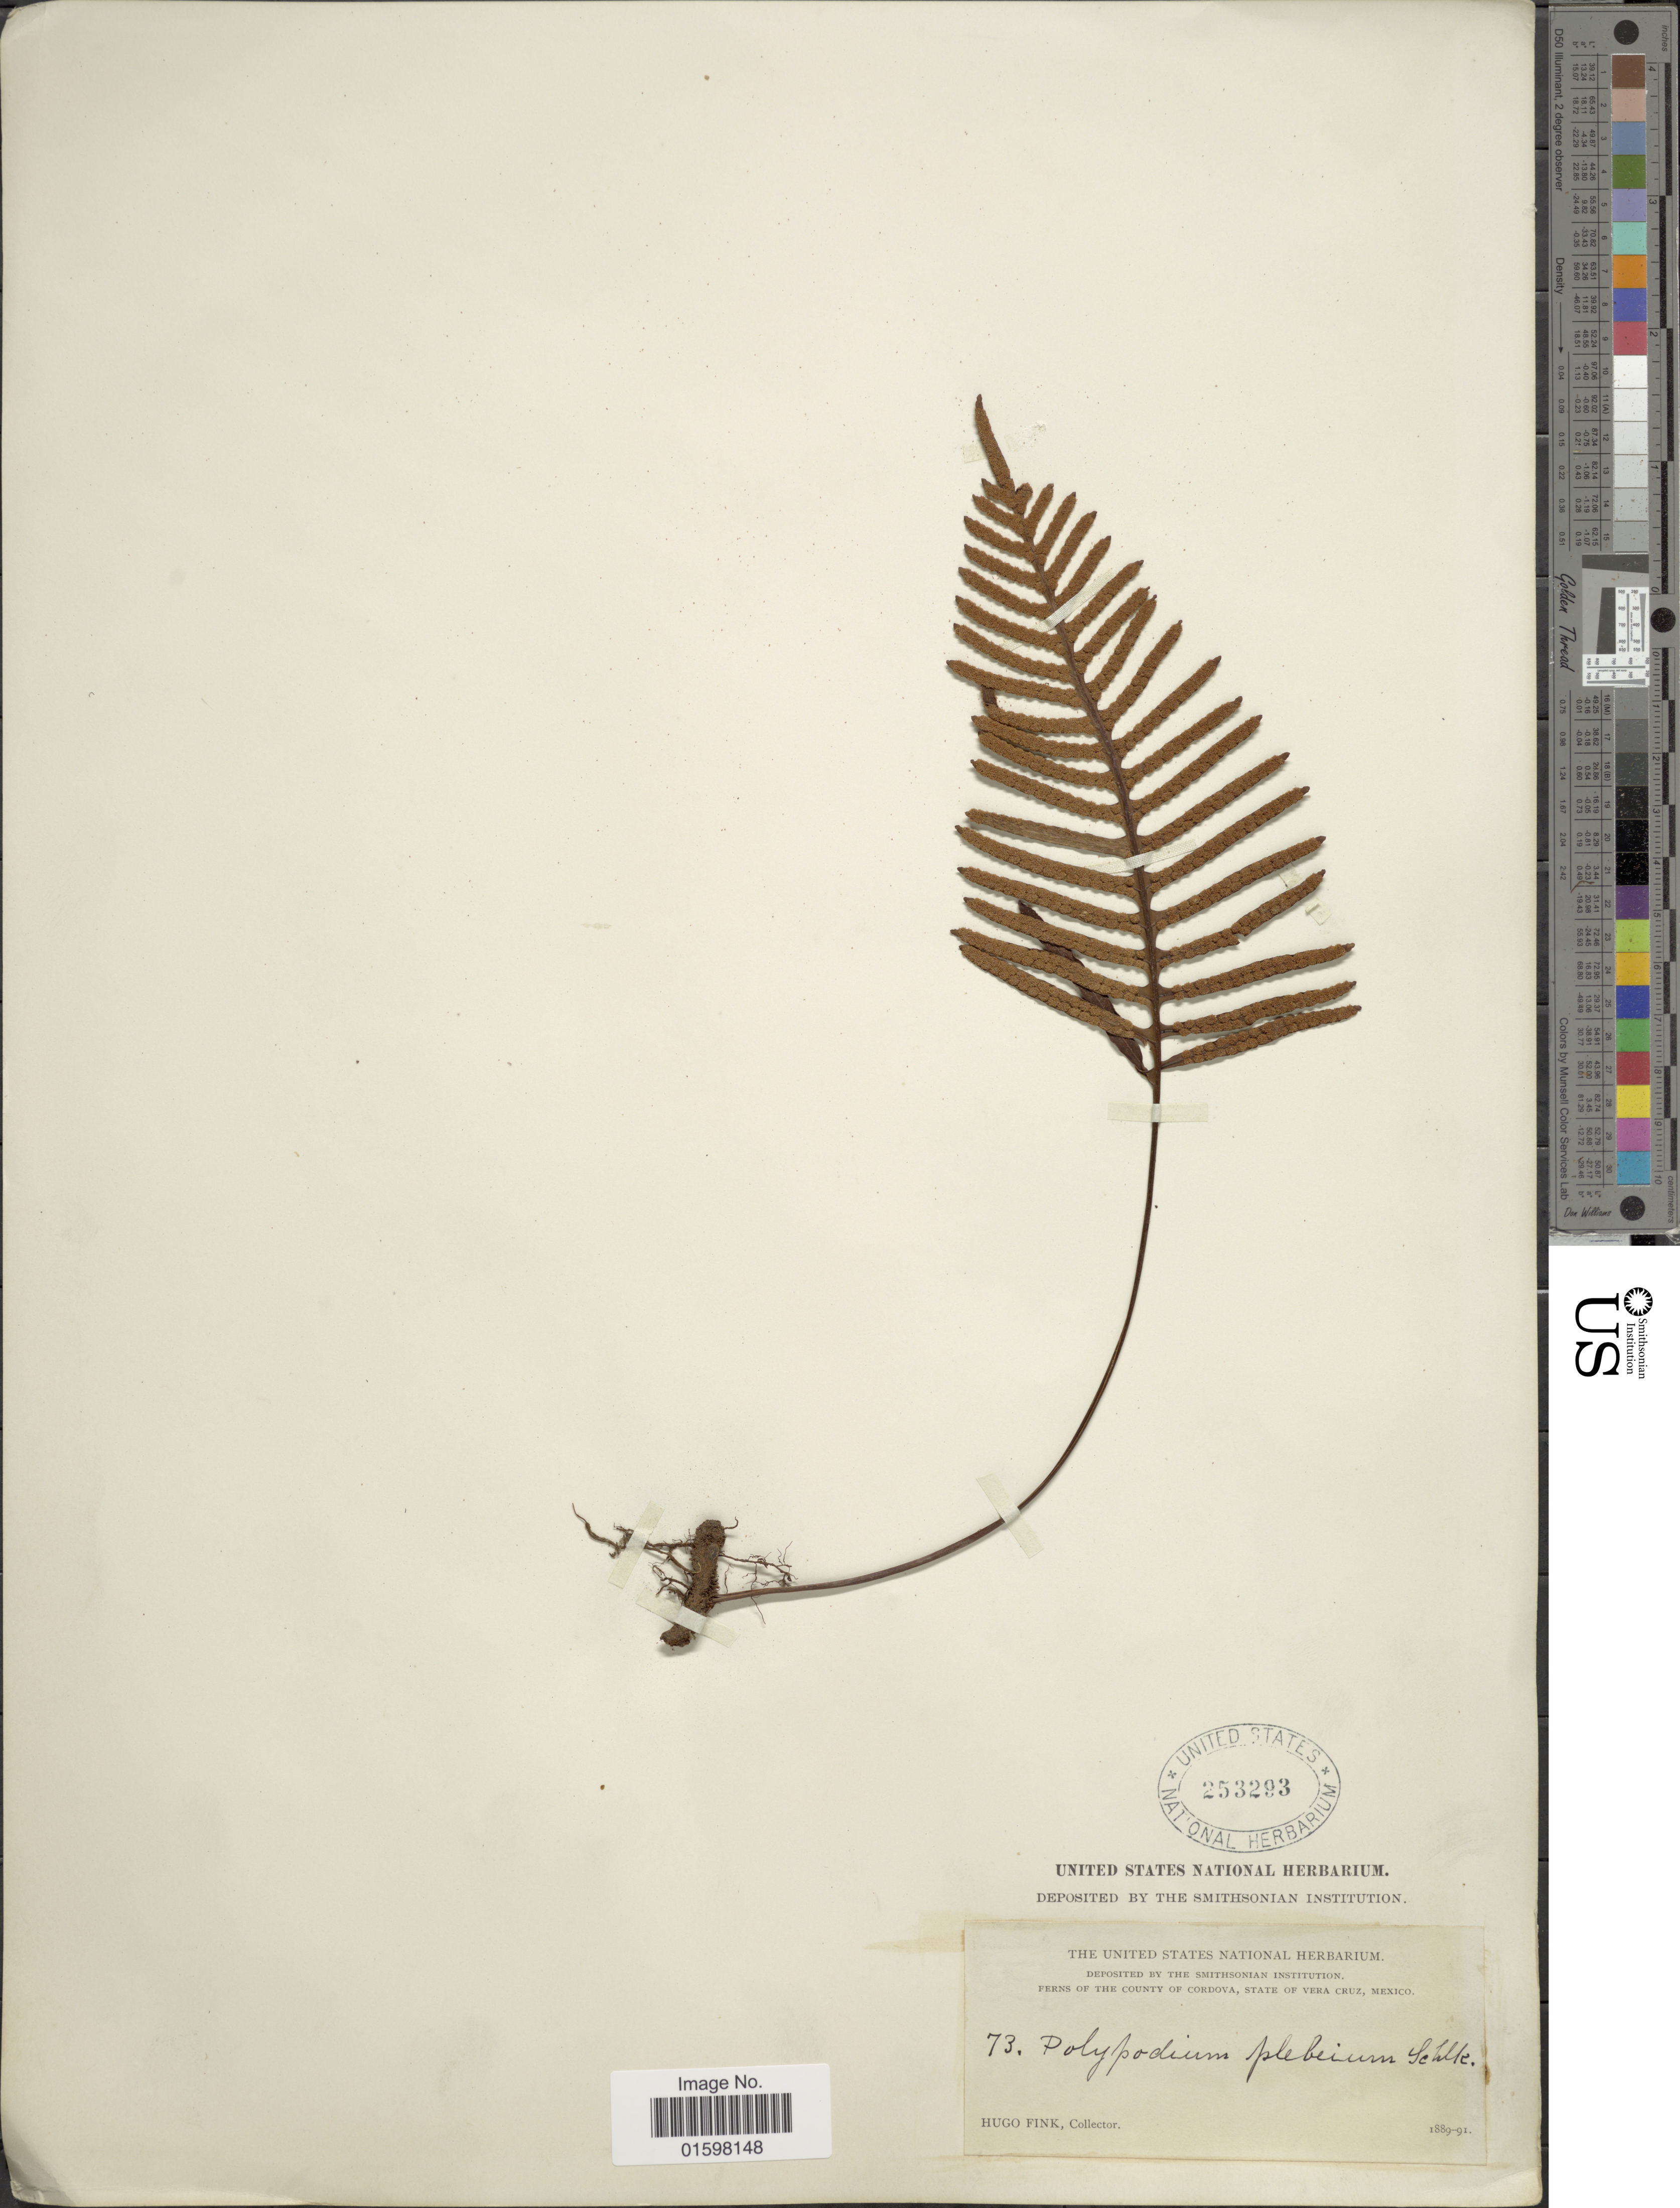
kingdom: Plantae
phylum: Tracheophyta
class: Polypodiopsida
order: Polypodiales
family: Polypodiaceae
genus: Pleopeltis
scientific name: Pleopeltis plebeia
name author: (Schltdl. ex Cham.) A.R. Sm. & Tejero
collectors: H. Fink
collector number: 73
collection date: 1889/1891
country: Mexico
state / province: Veracruz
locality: County of Cordova, State of Vera Cruz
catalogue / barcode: US 253293